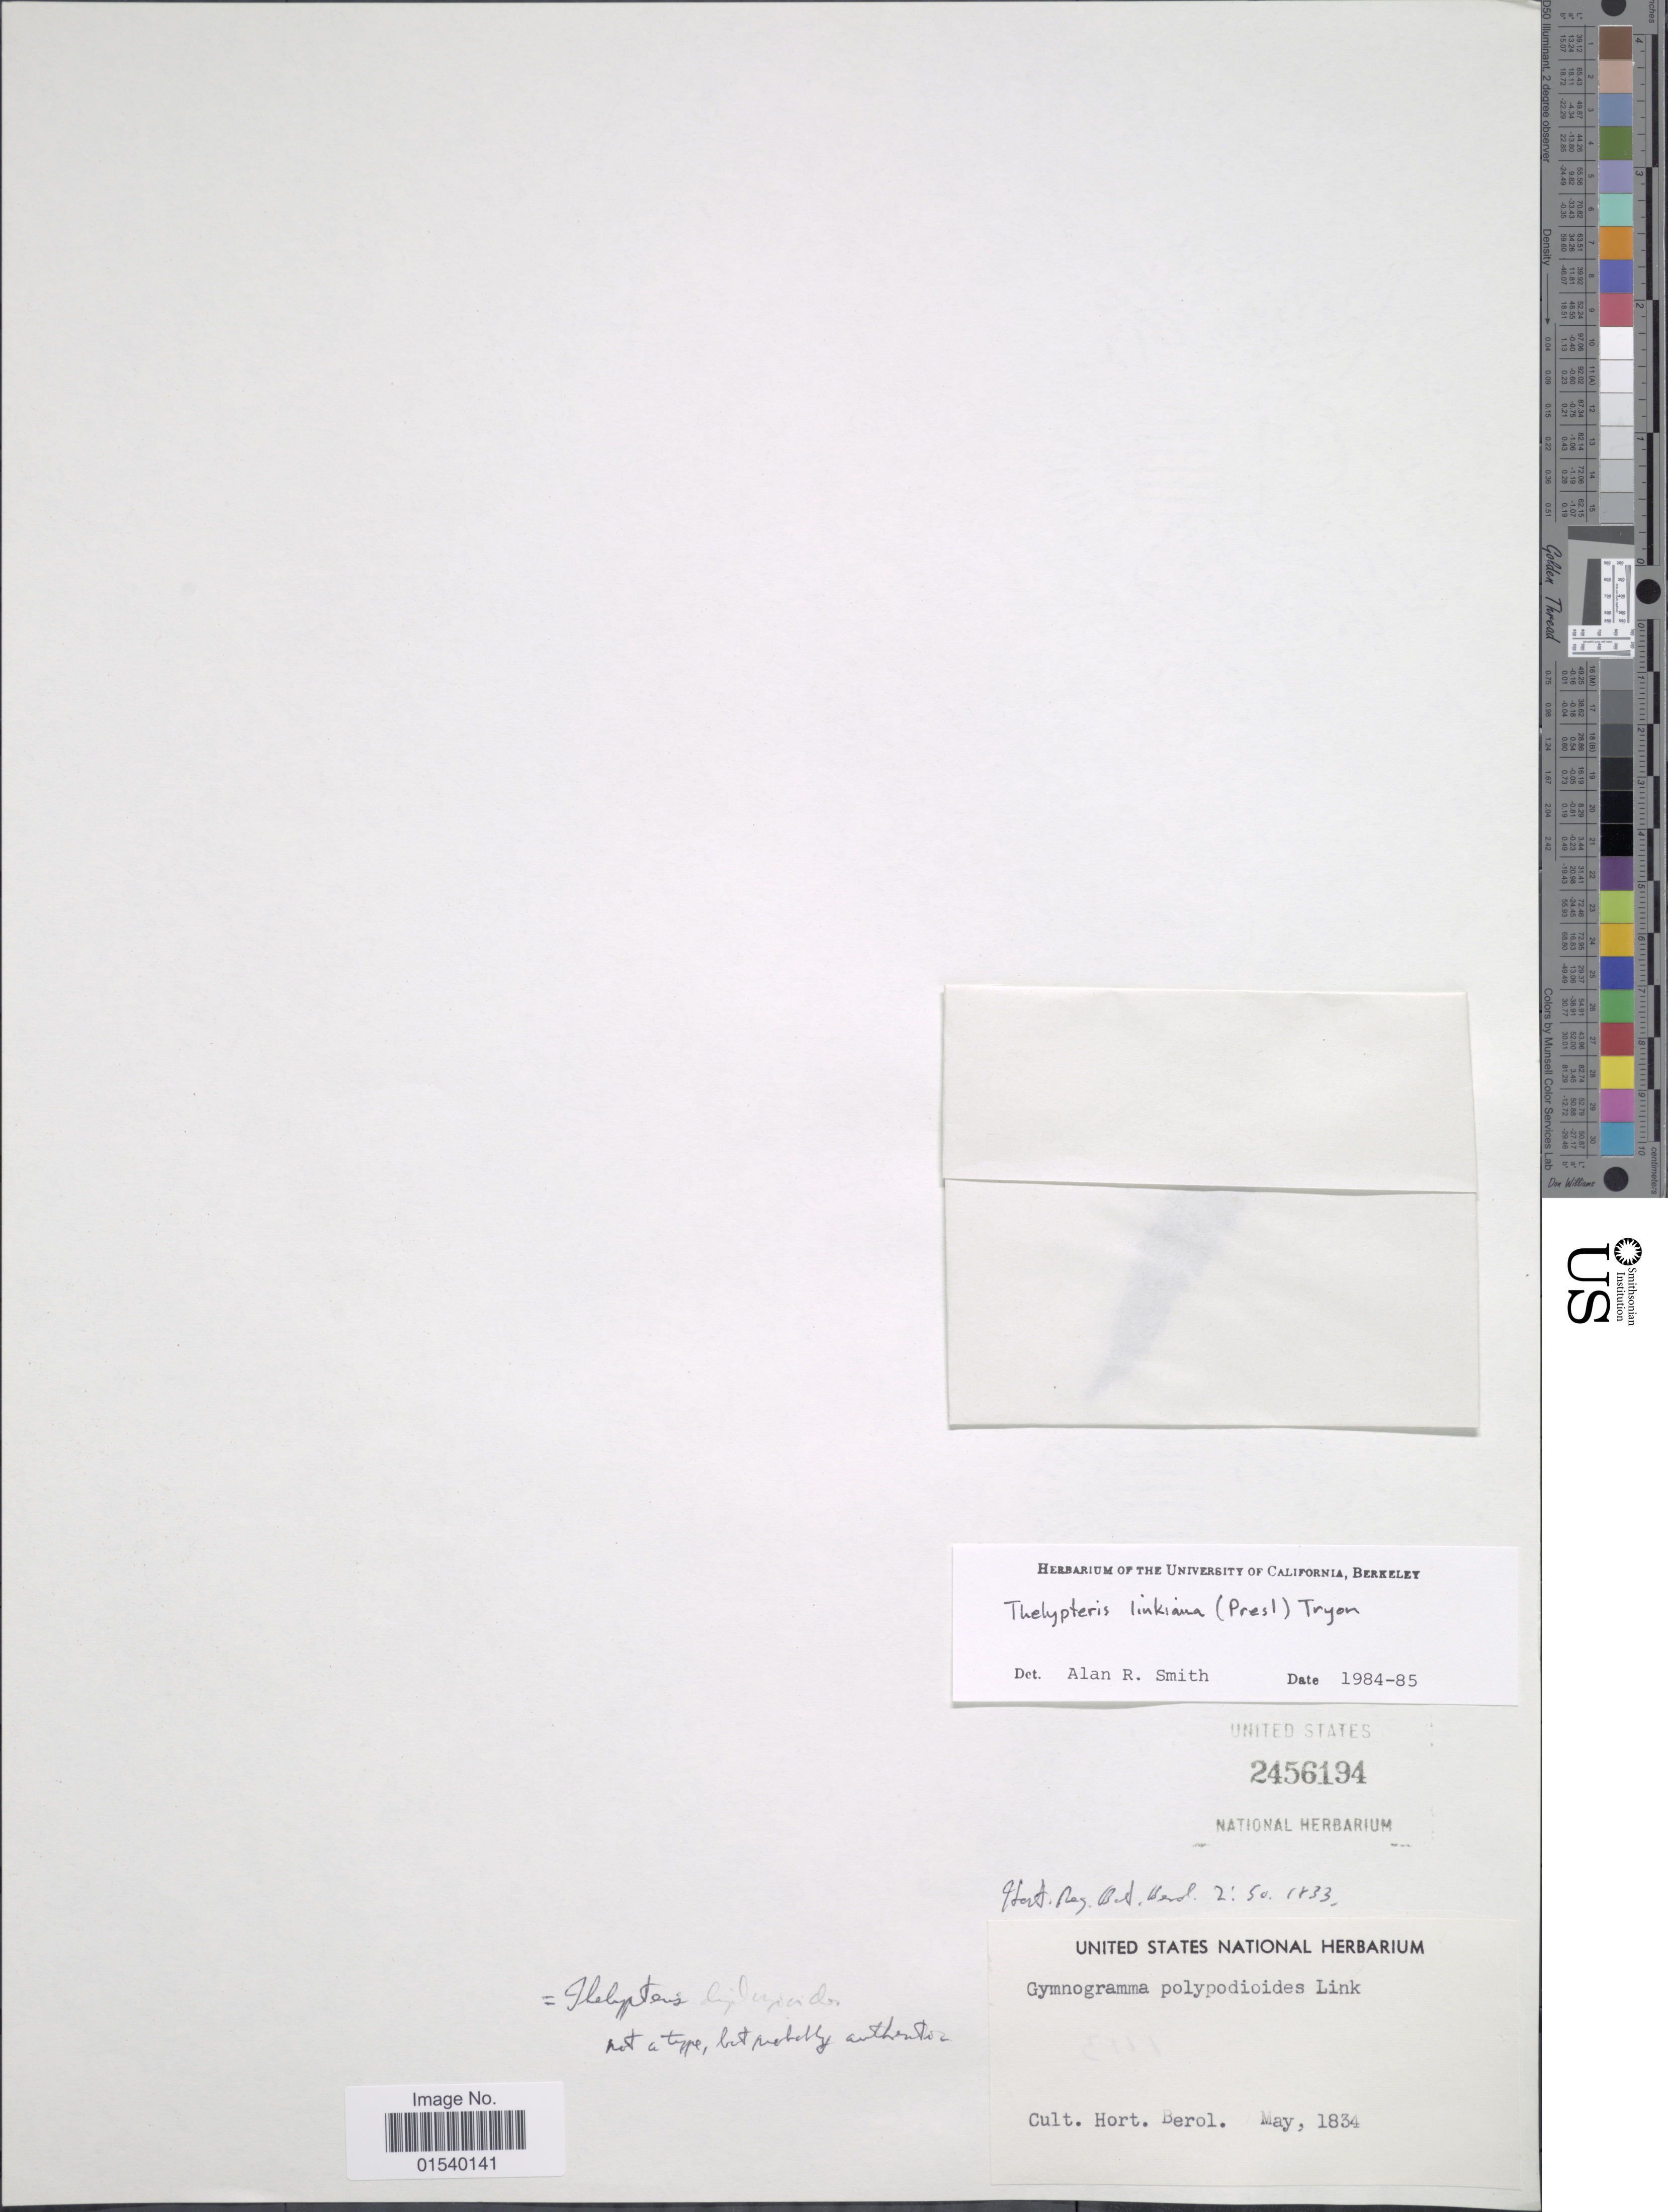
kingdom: Plantae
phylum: Tracheophyta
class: Polypodiopsida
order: Polypodiales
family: Thelypteridaceae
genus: Amauropelta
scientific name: Amauropelta dutrai (C. Chr.) comb. nov., ined. 2015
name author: (C. Chr.)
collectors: U.S. National Herbarium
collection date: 1834-05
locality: Cult Hort Berol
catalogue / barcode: US 2456194